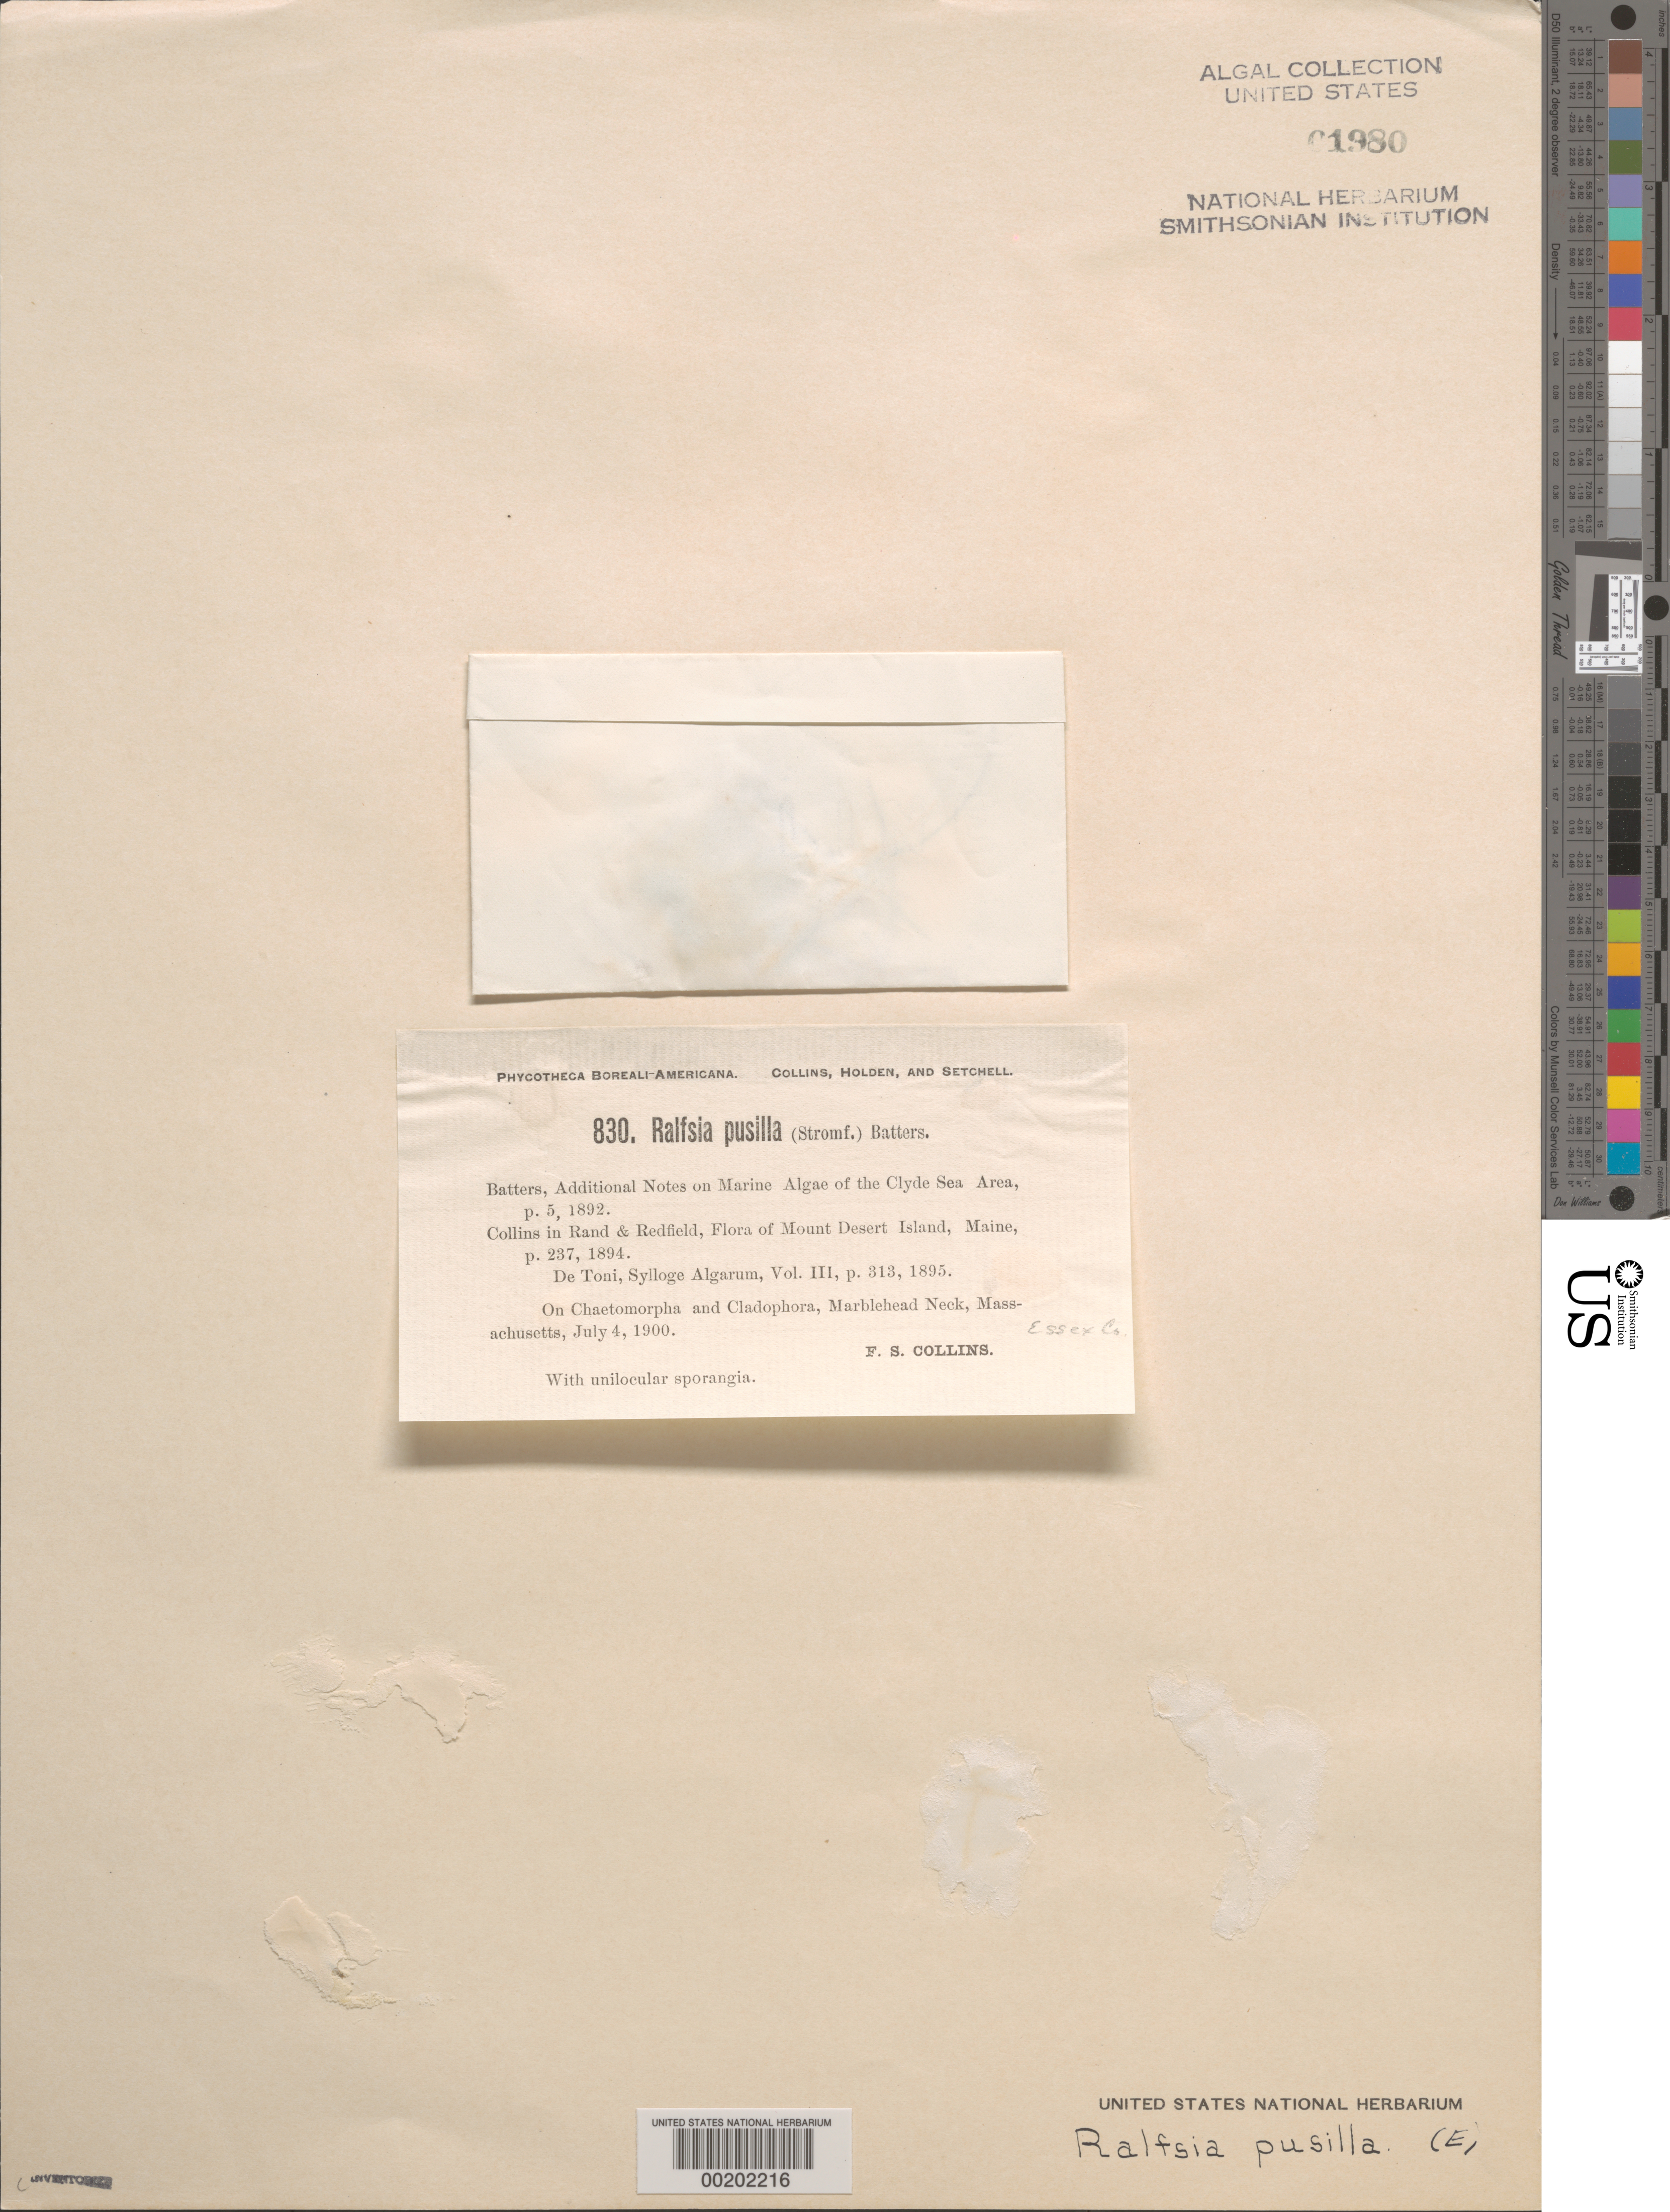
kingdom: Chromista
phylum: Ochrophyta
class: Phaeophyceae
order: Ralfsiales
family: Ralfsiaceae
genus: Ralfsia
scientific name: Ralfsia pusilla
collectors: F. Collins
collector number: PB-A 830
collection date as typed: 04 Jul 1900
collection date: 1900-07-04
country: United States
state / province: Massachusetts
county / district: Essex County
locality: Marblehead Neck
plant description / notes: Collins, Holden & Setchell, Phycotheca Boreali-Americana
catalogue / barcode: US 1980